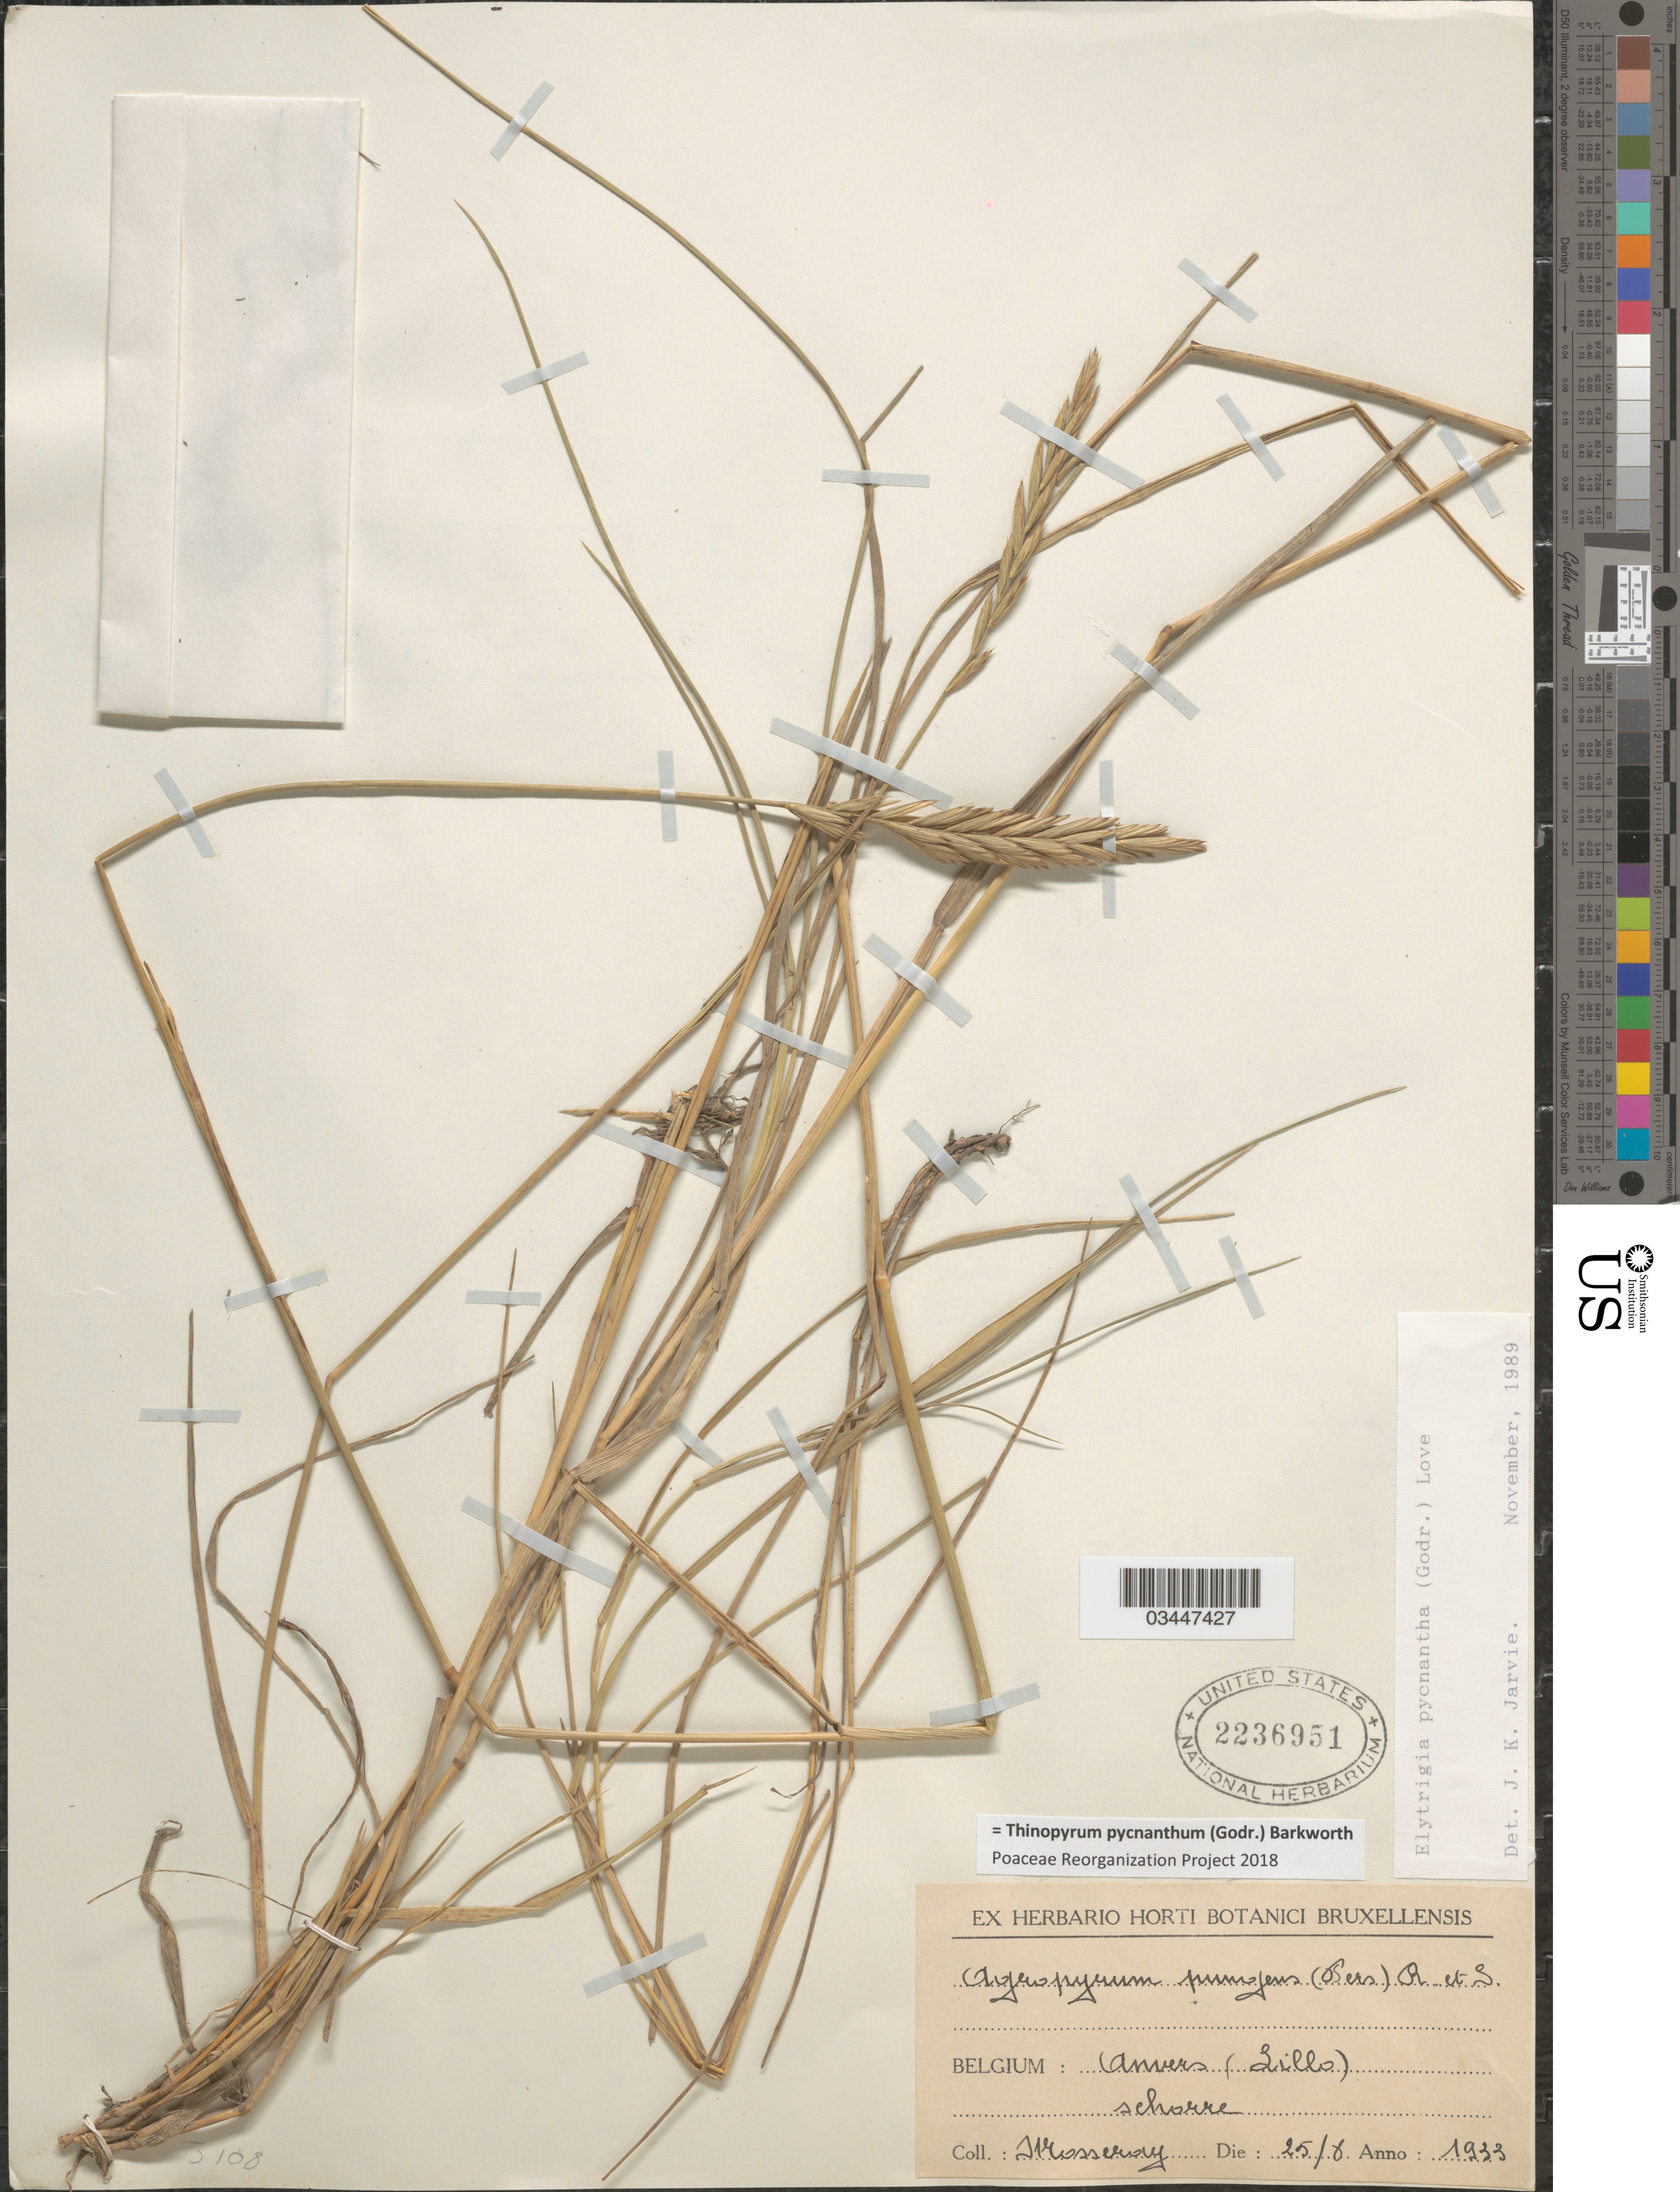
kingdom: Plantae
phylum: Tracheophyta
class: Liliopsida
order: Poales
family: Poaceae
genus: Thinopyrum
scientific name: Thinopyrum pycnanthum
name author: (Godr.) Barkworth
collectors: Mosseray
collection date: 1933-06-25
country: Belgium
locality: Anvers (Lillo).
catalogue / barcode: US 2236951